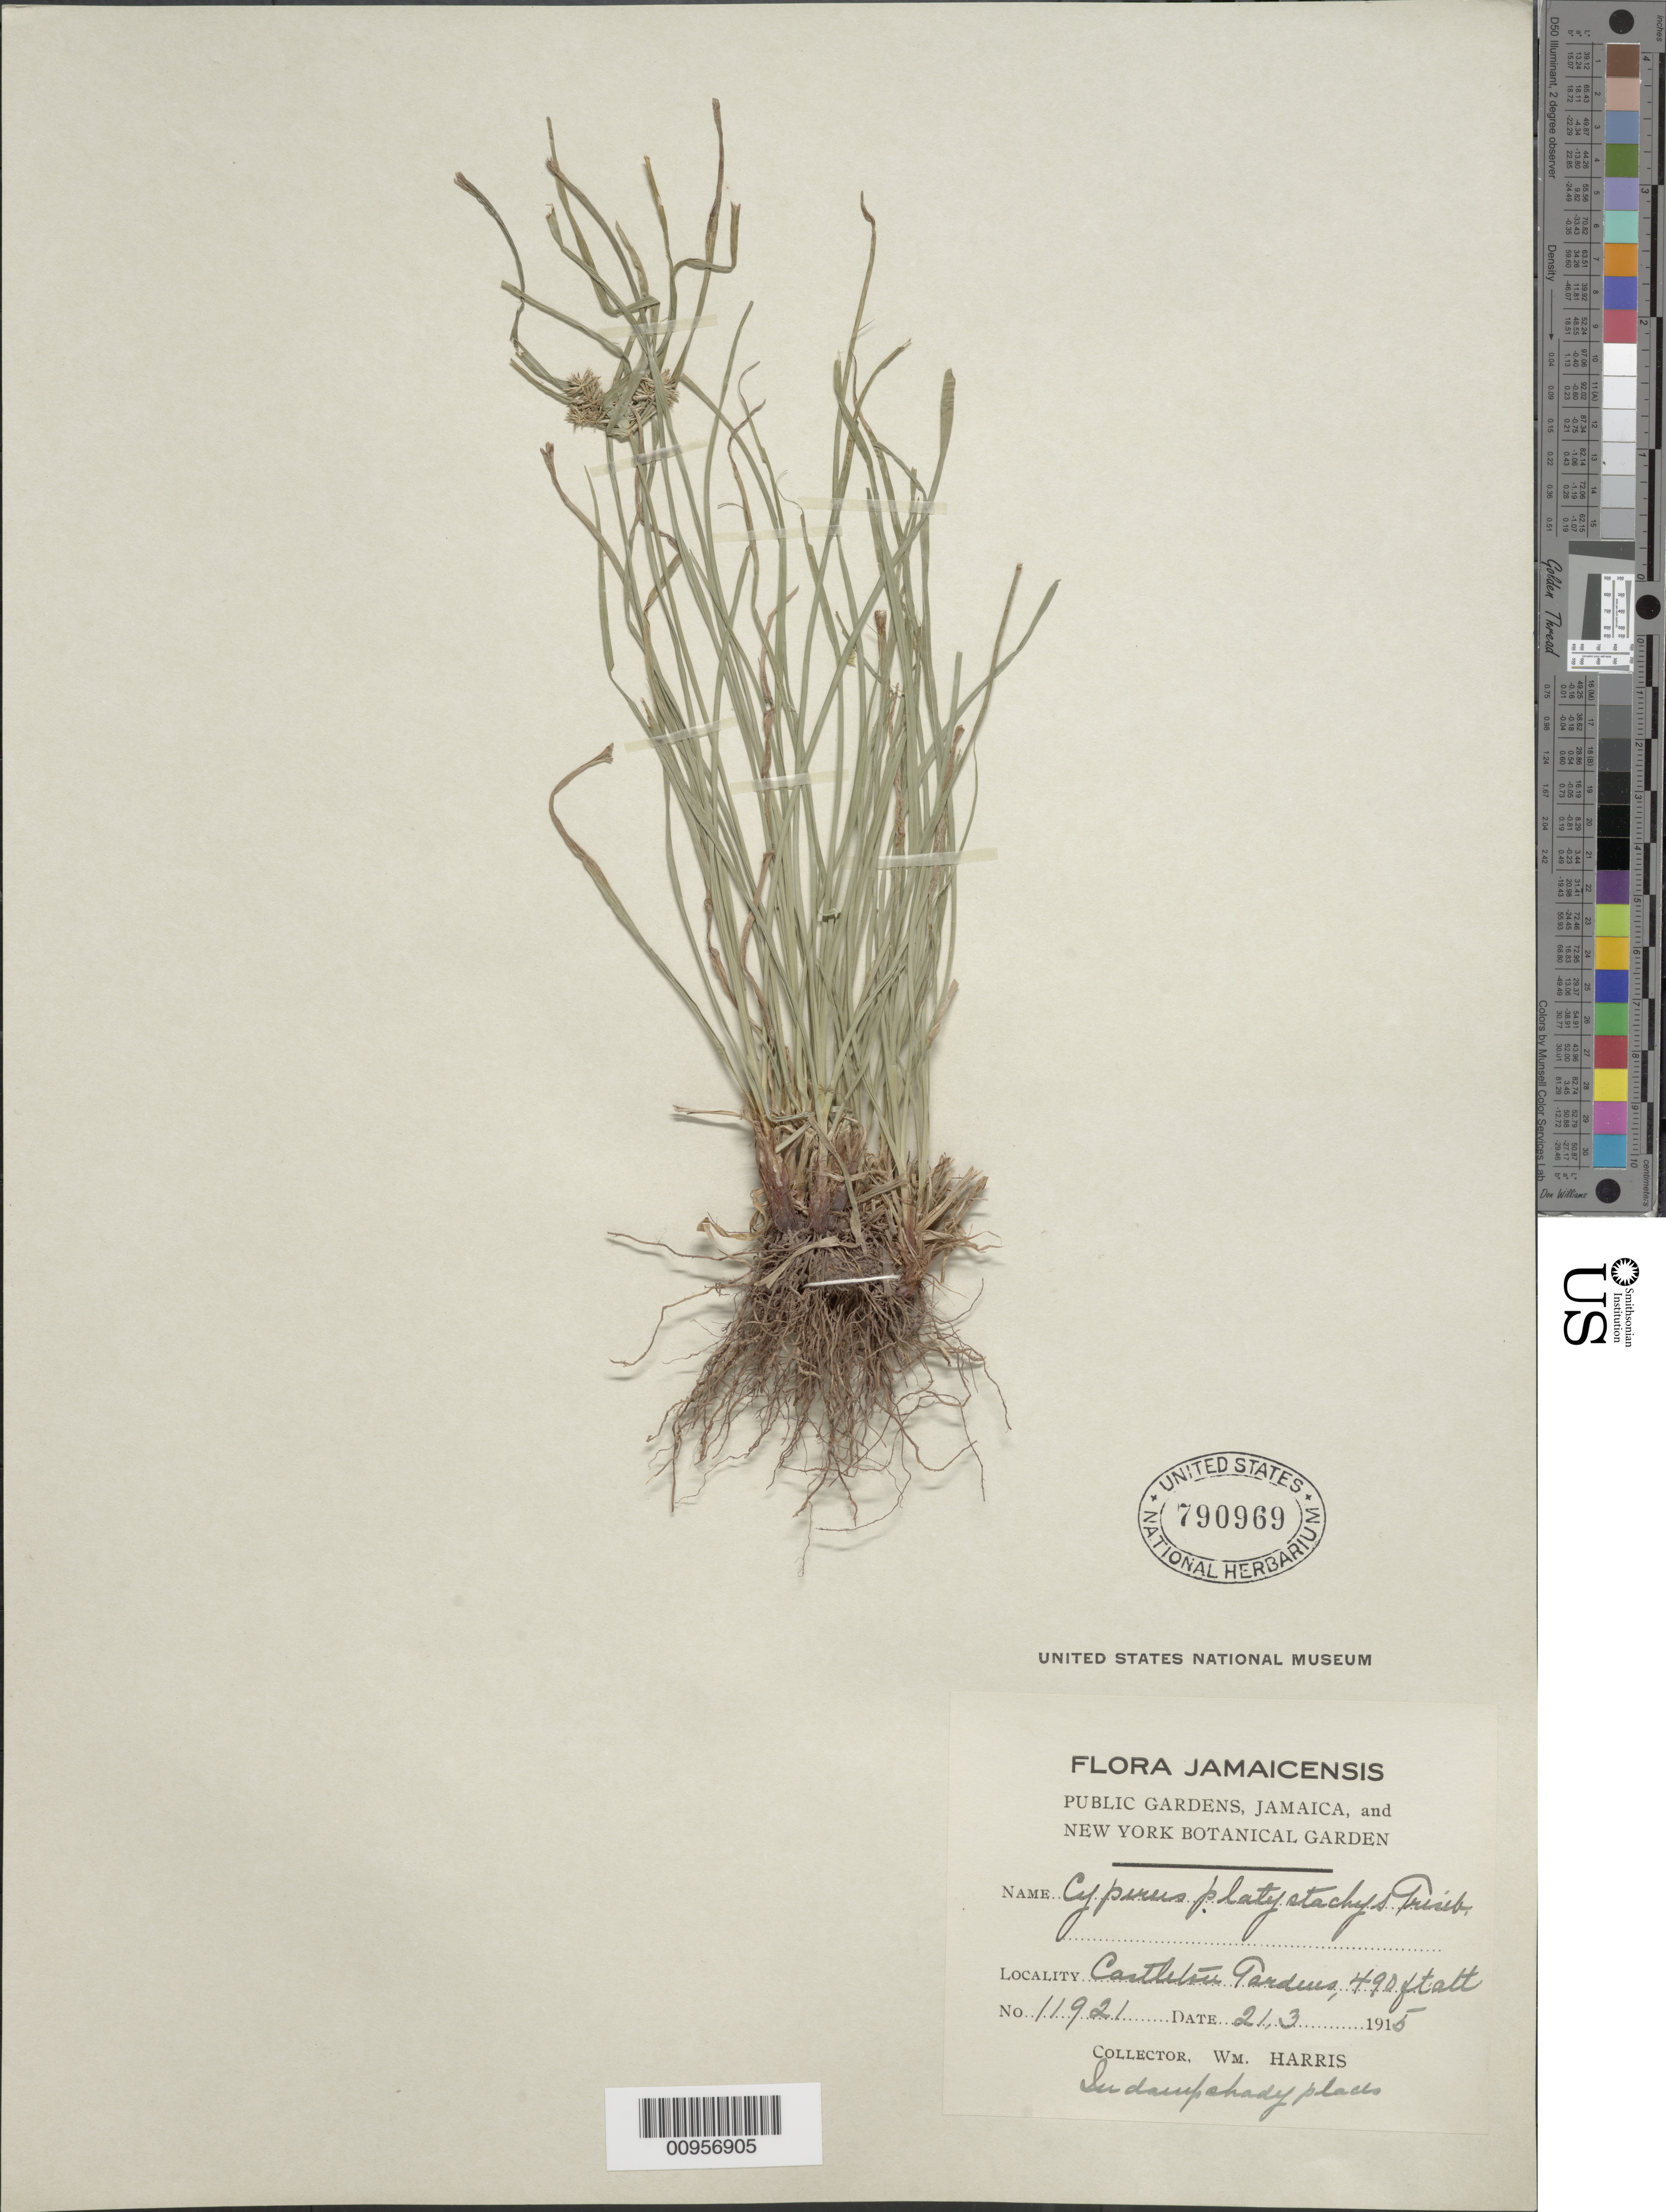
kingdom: Plantae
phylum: Tracheophyta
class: Liliopsida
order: Poales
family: Cyperaceae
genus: Cyperus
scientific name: Cyperus tenuis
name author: Sw.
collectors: W. H. Harris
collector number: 11921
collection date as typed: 21 Mar 1915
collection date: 1915-03-21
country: Jamaica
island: Jamaica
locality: Castleton Gardens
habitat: In damp shady places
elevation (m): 149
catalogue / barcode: US 790969